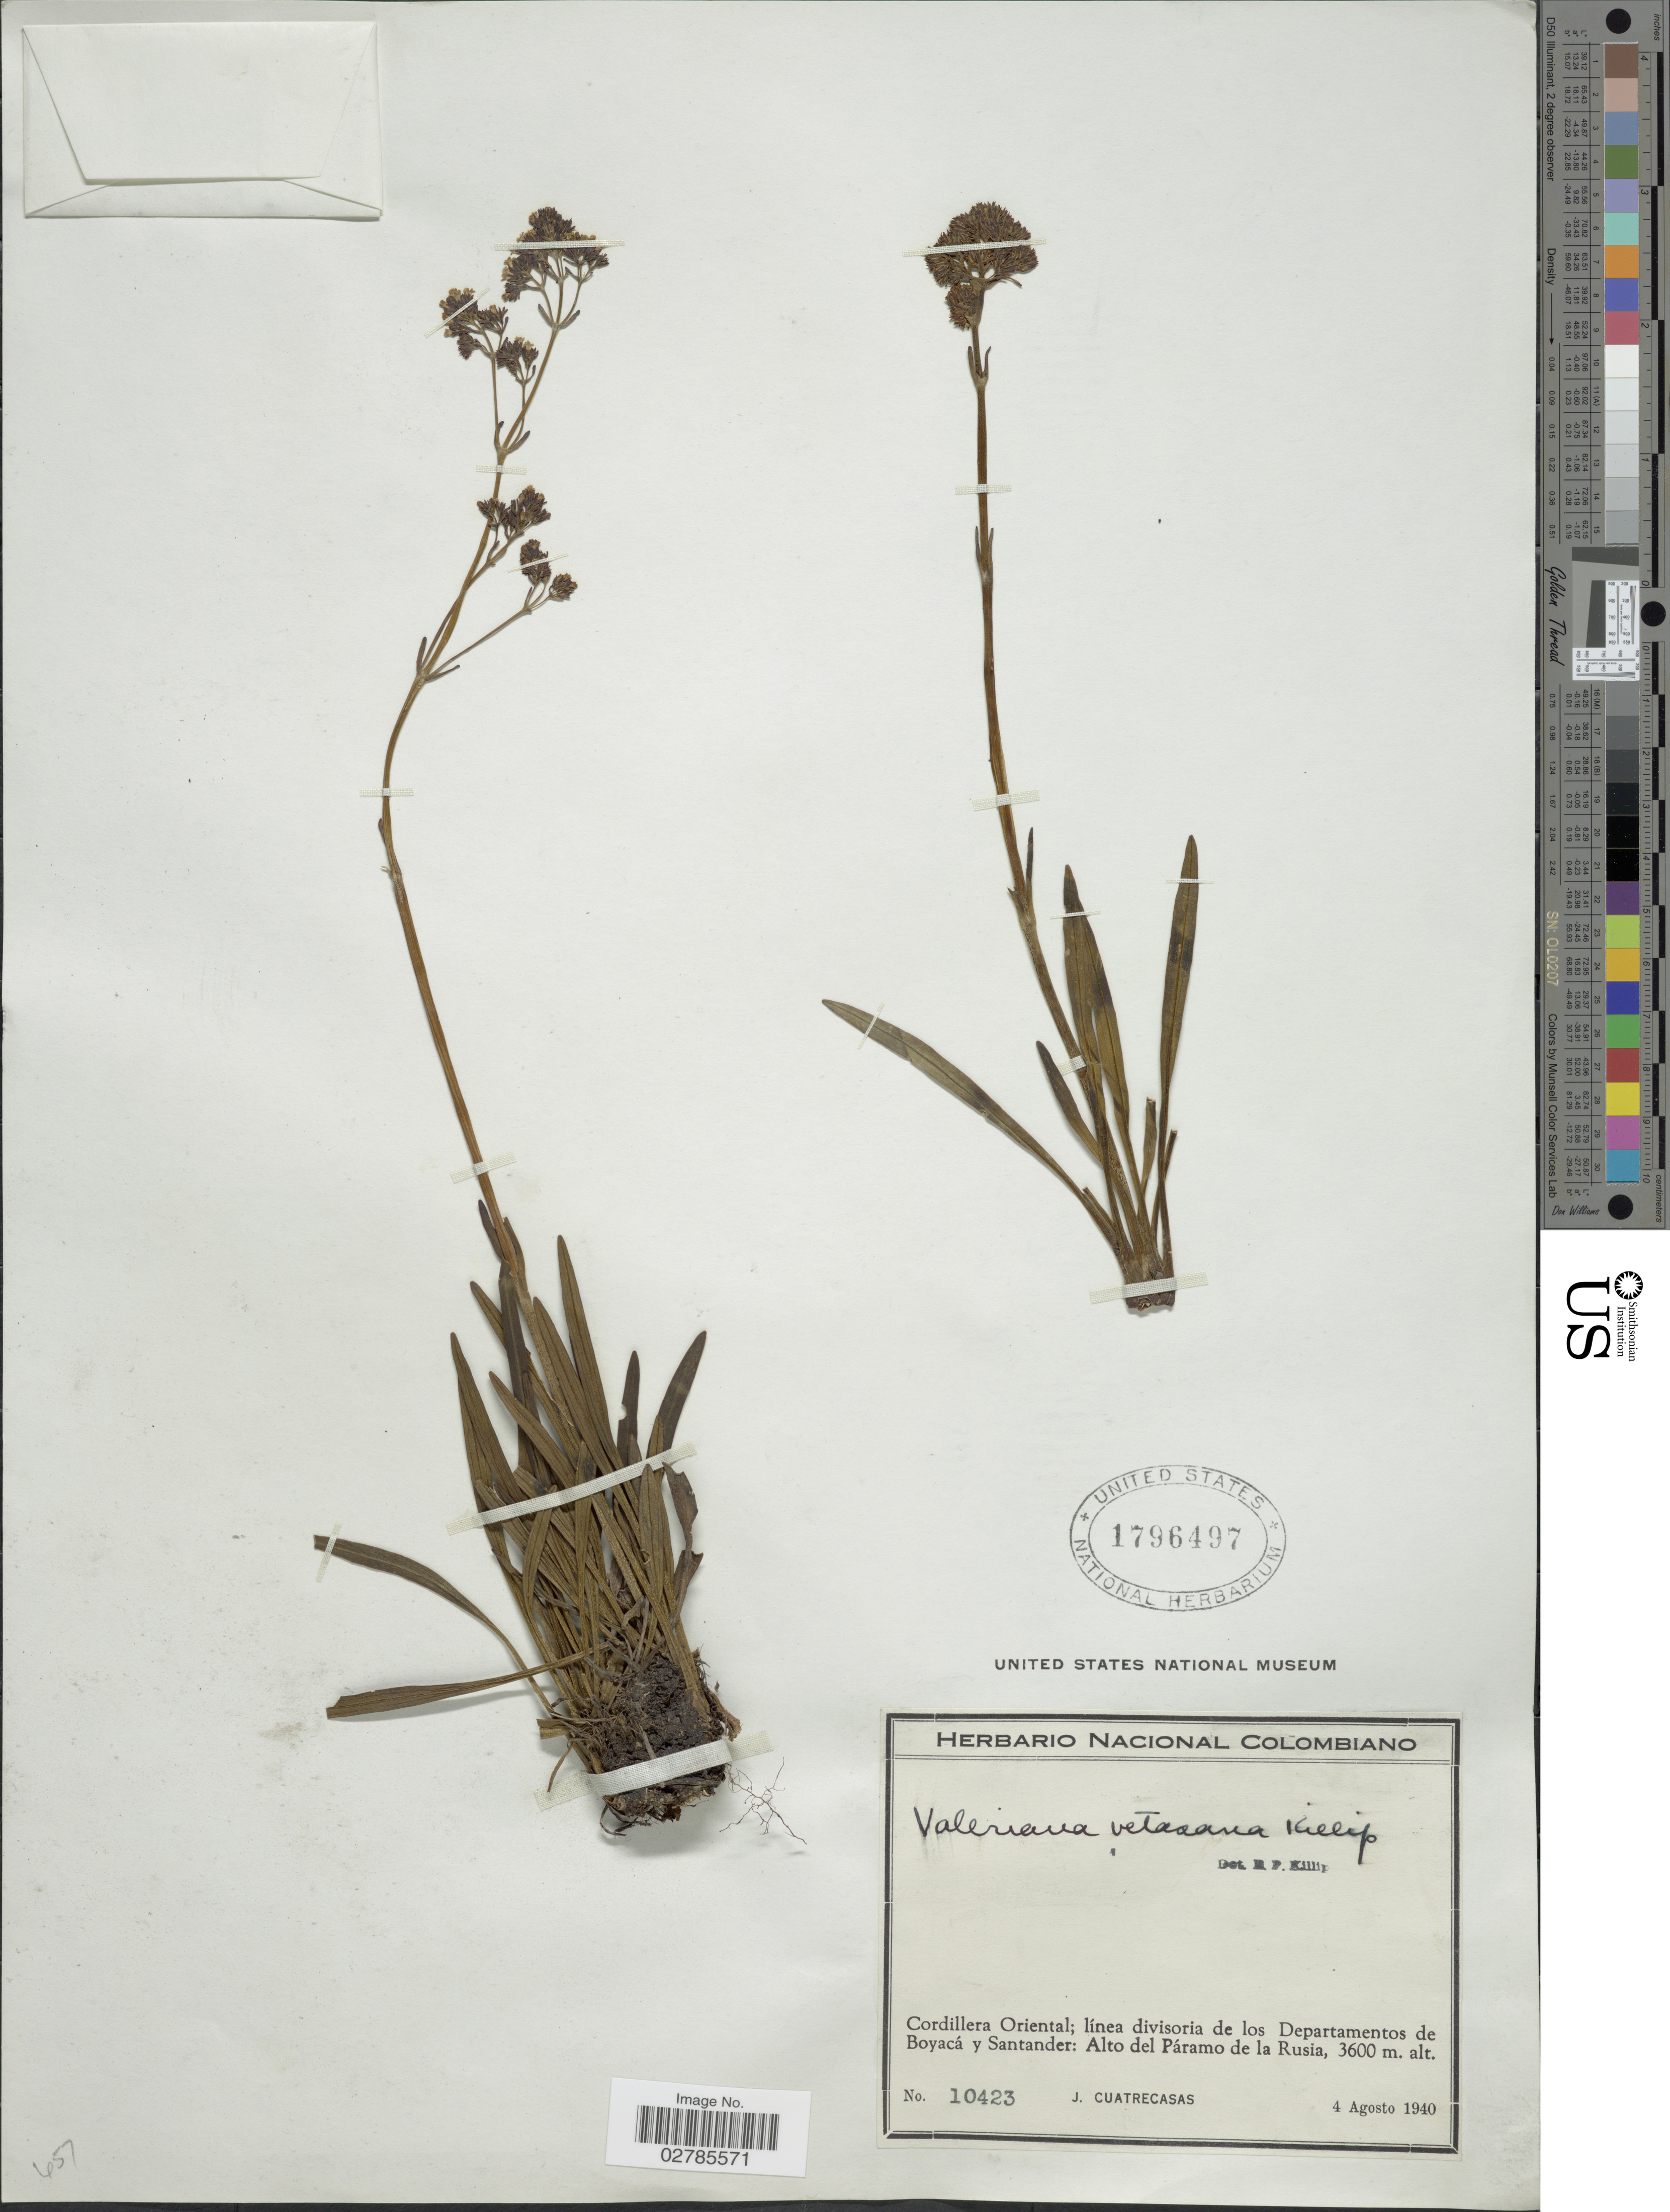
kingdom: Plantae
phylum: Tracheophyta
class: Magnoliopsida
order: Dipsacales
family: Caprifoliaceae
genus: Valeriana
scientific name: Valeriana vetasana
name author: Killip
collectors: J. Cuatrecasas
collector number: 10423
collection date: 1940-08-04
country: Colombia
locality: Cordillera Oriental; línea divisoria de los Departamentos de Boyacá y Santander: Alto del Páramo de la Rusia.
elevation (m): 3600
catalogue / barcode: US 1796467